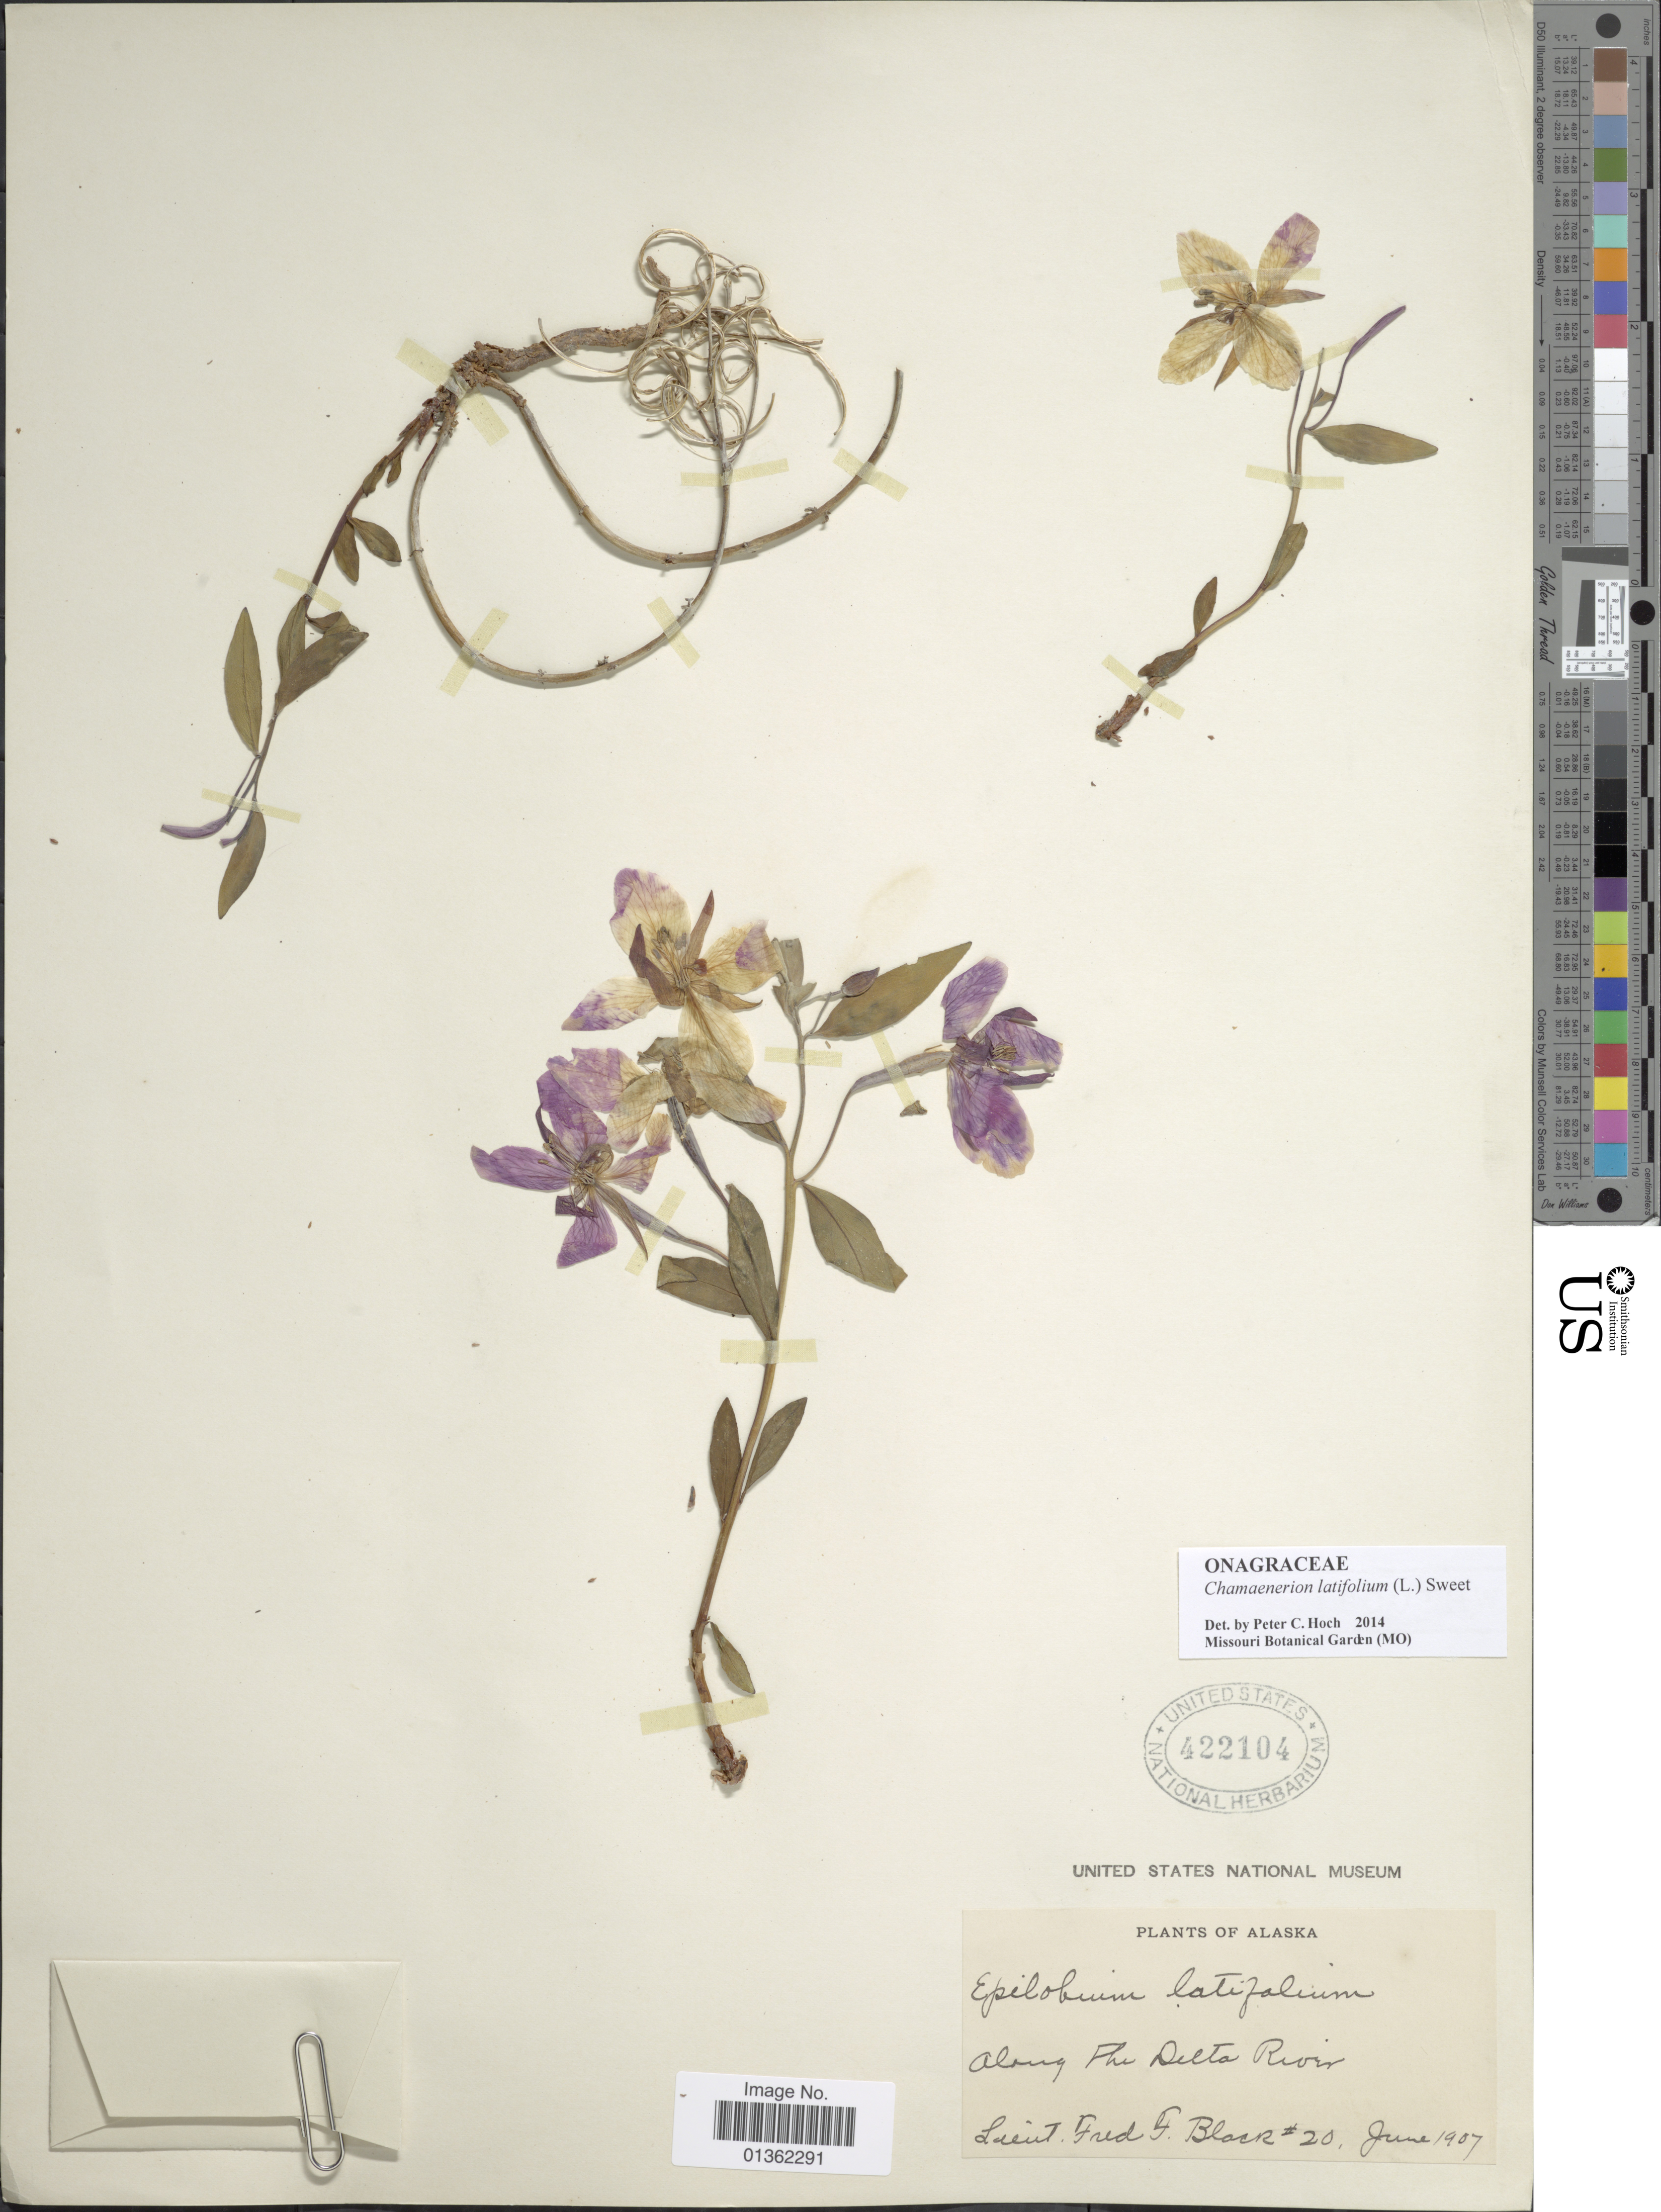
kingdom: Plantae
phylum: Tracheophyta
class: Magnoliopsida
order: Myrtales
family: Onagraceae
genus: Chamaenerion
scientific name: Chamaenerion latifolium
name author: (L.) Th. Fr. & Lange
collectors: F. Black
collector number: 20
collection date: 1907-06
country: United States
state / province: Alaska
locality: Along the Delta River.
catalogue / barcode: US 422104